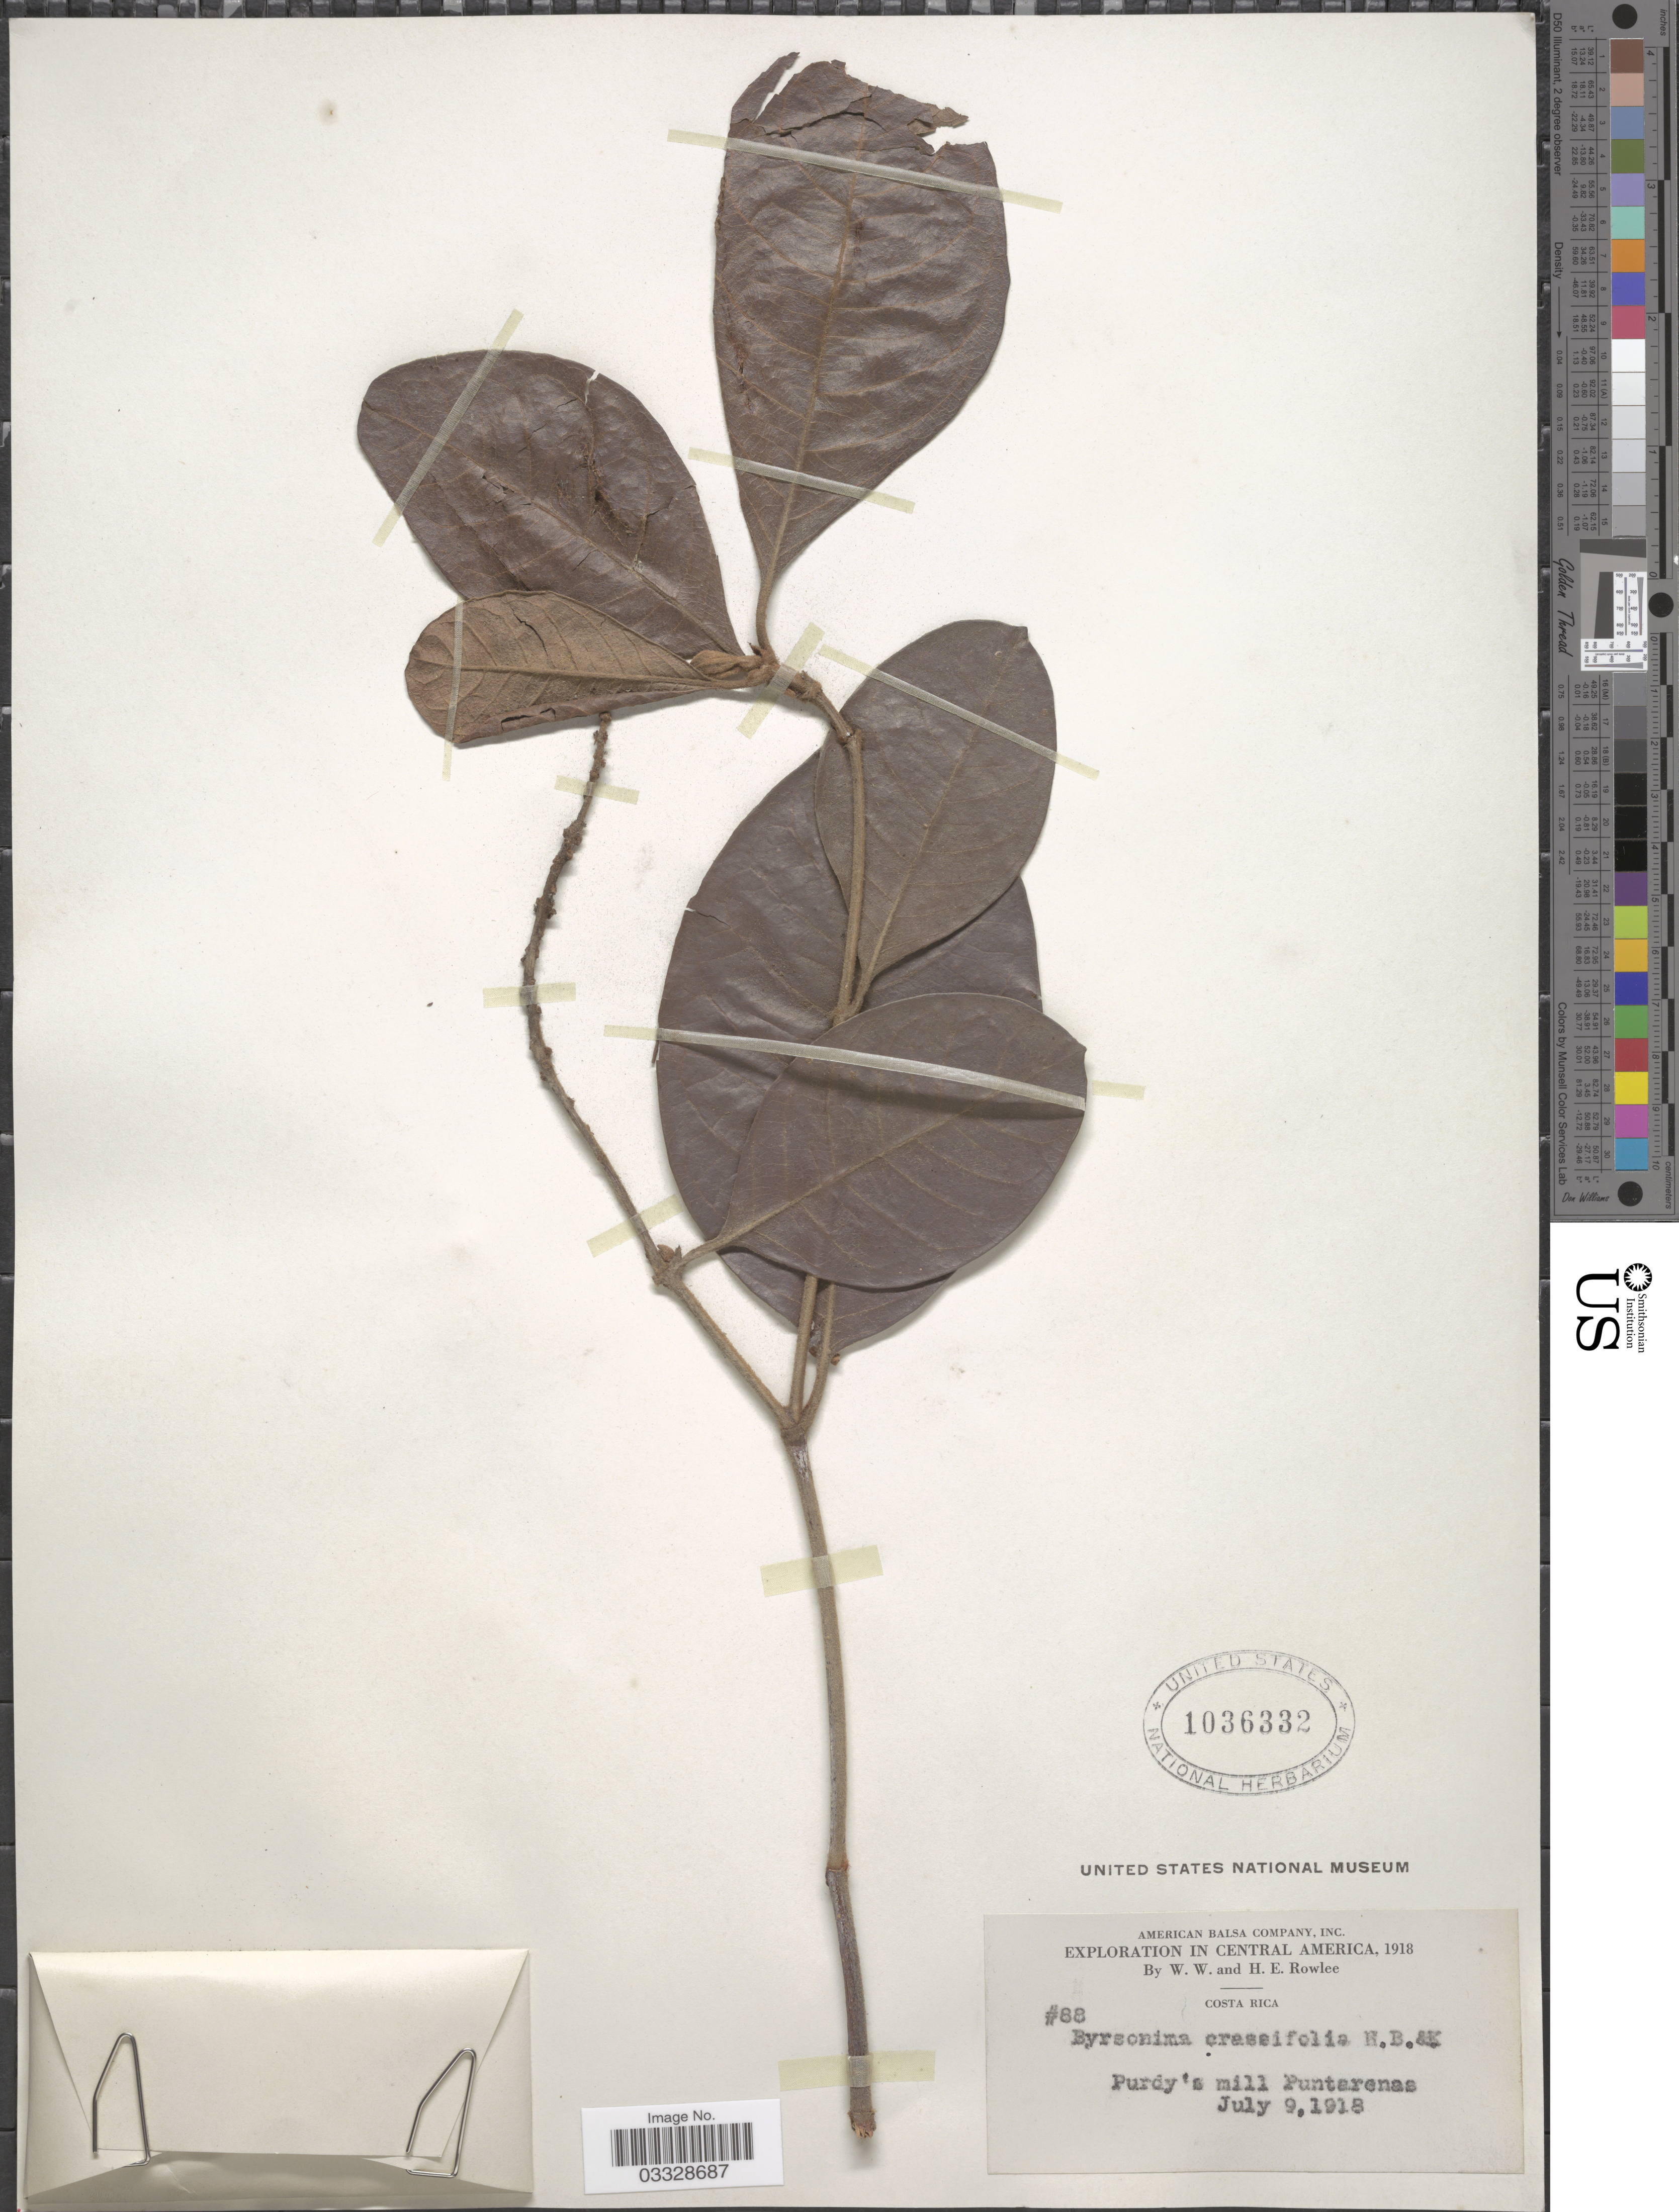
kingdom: Plantae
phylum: Tracheophyta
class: Magnoliopsida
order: Malpighiales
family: Malpighiaceae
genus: Byrsonima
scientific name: Byrsonima crassifolia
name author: (L.) Kunth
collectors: W. W. Rowlee & H. E. Rowlee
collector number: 88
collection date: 1918-07-09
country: Costa Rica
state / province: Puntarenas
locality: Purdy's mill.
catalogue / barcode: US 1036332